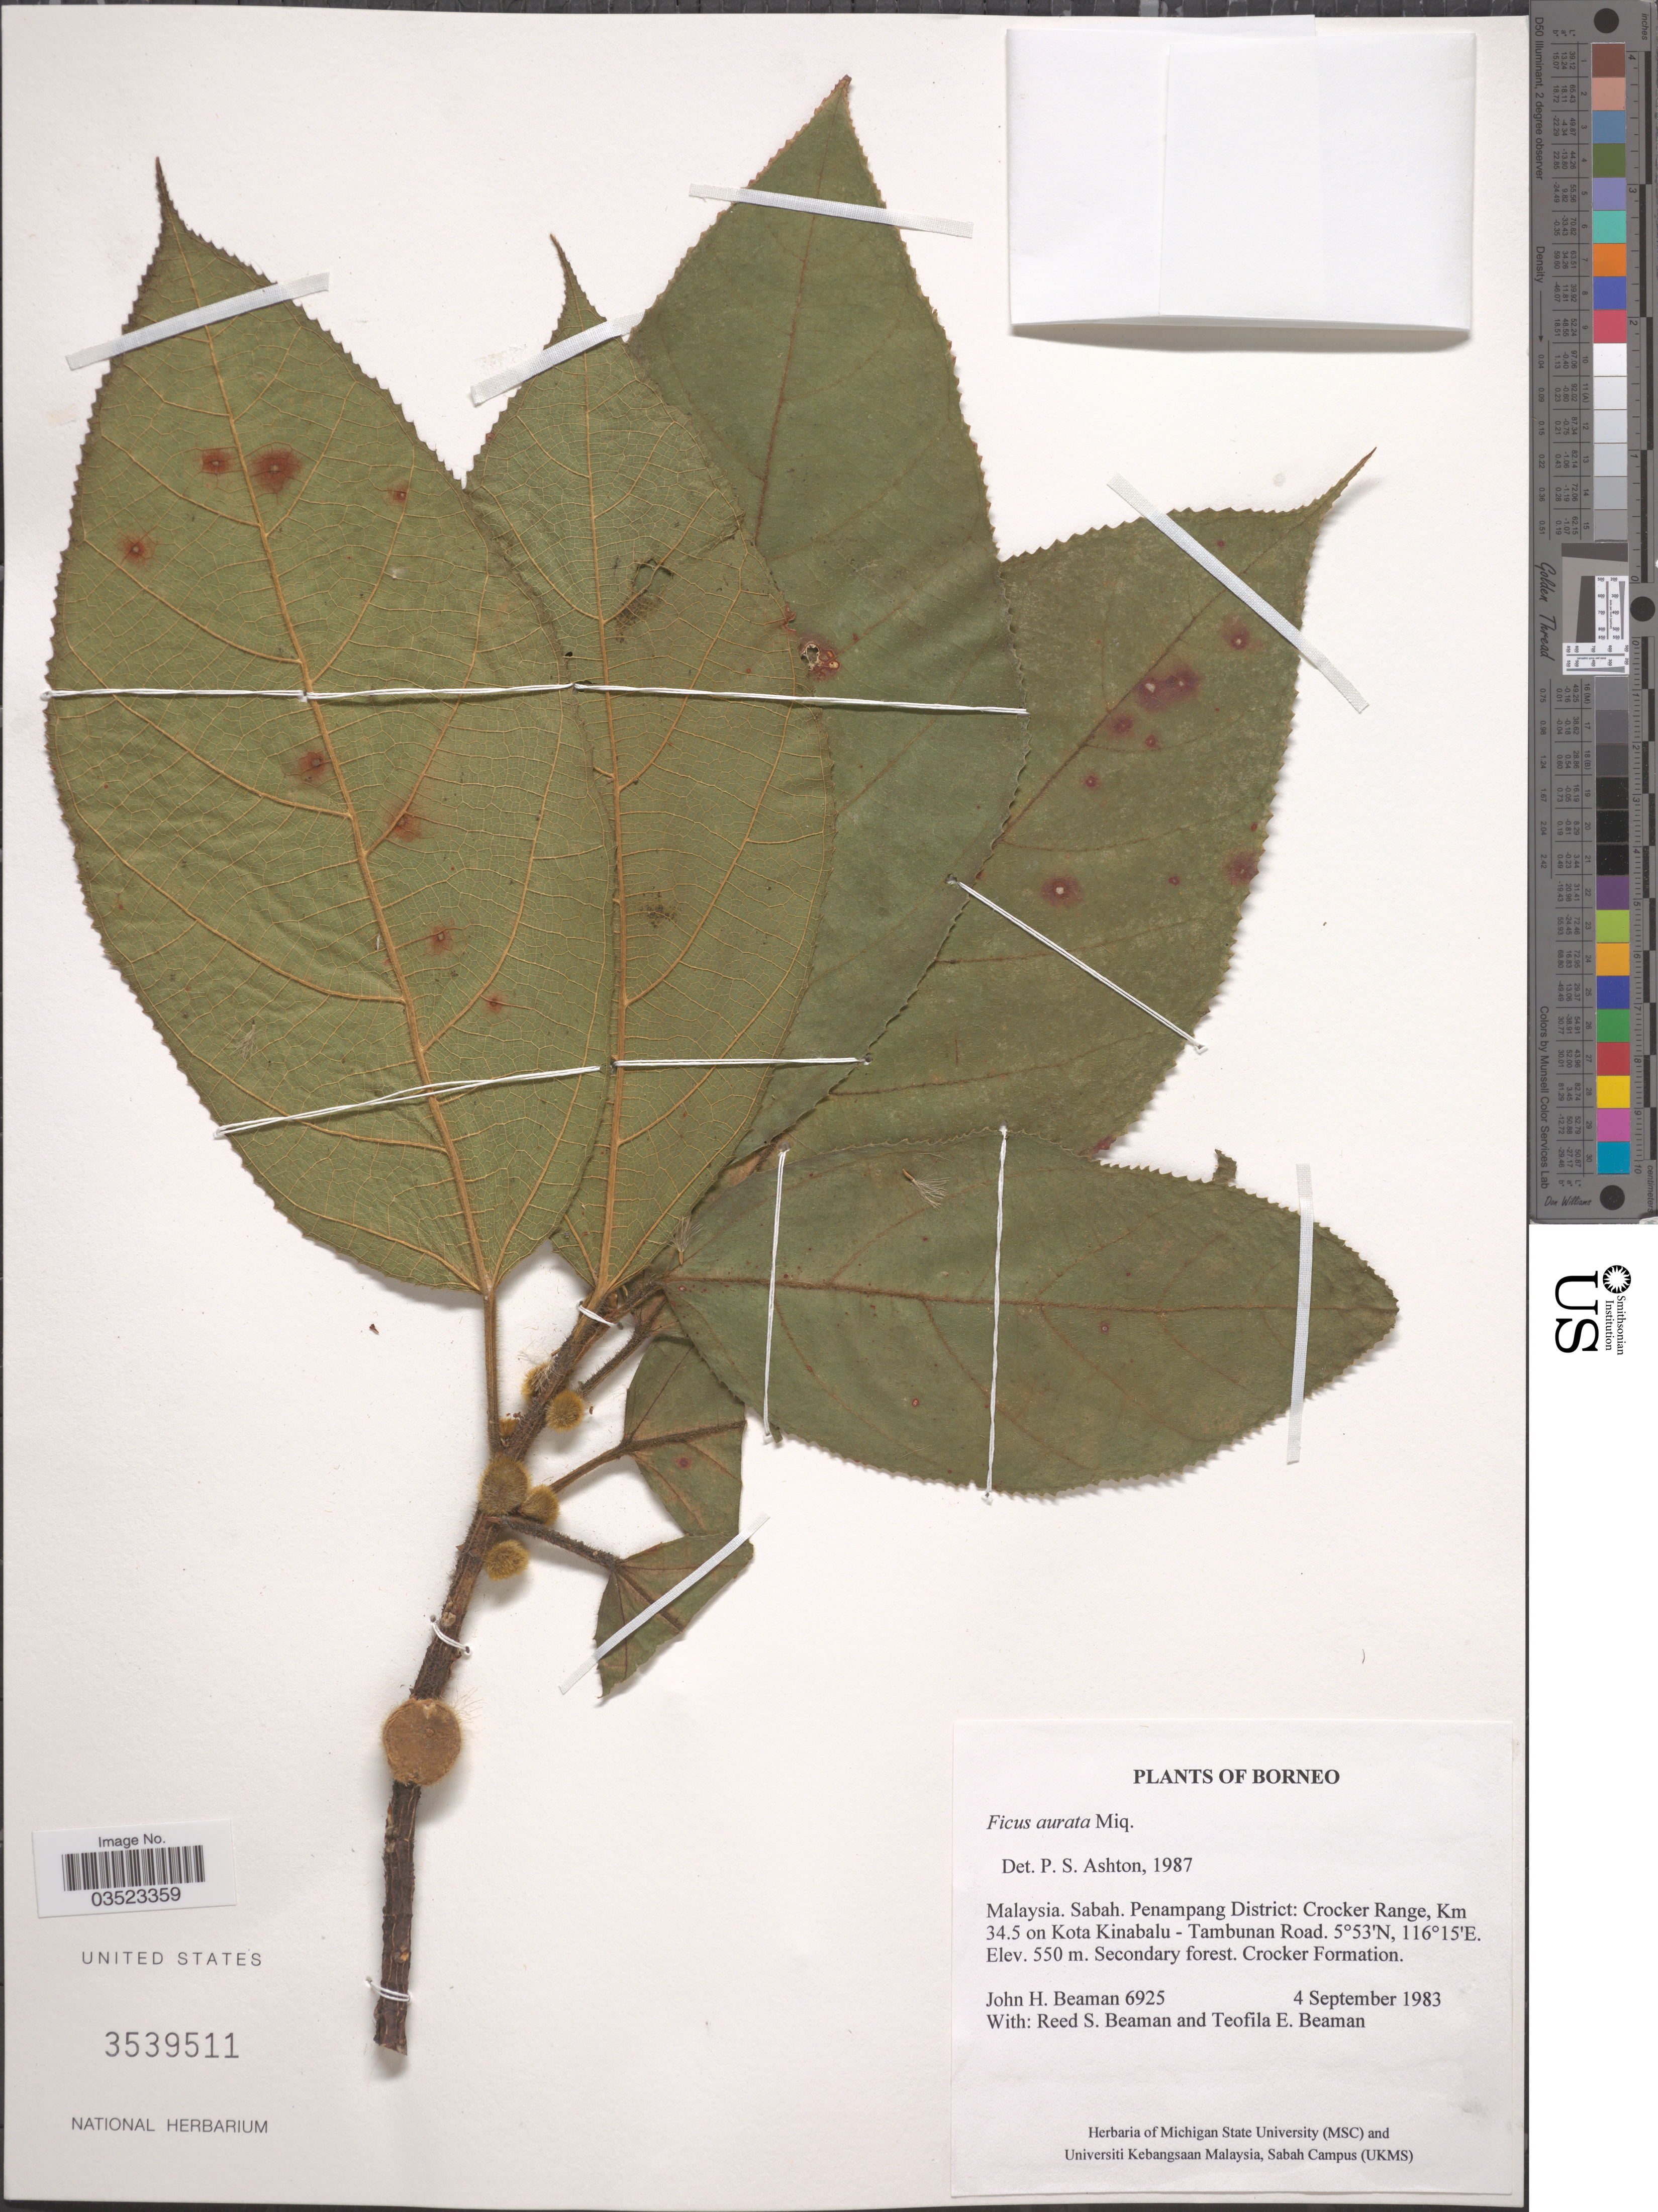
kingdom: Plantae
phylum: Tracheophyta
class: Magnoliopsida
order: Rosales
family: Moraceae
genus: Ficus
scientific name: Ficus aurata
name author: (Miq.) Miq.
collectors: J. H. Beaman, R. S. Beaman & T. E. Beaman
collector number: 6925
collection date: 1983-09-04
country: Malaysia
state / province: Sabah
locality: Borneo. Penampang District: Crocker Range, Km 34.5 on Kota Kinabalu - Tambunan Road.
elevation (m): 550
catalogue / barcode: US 3539511